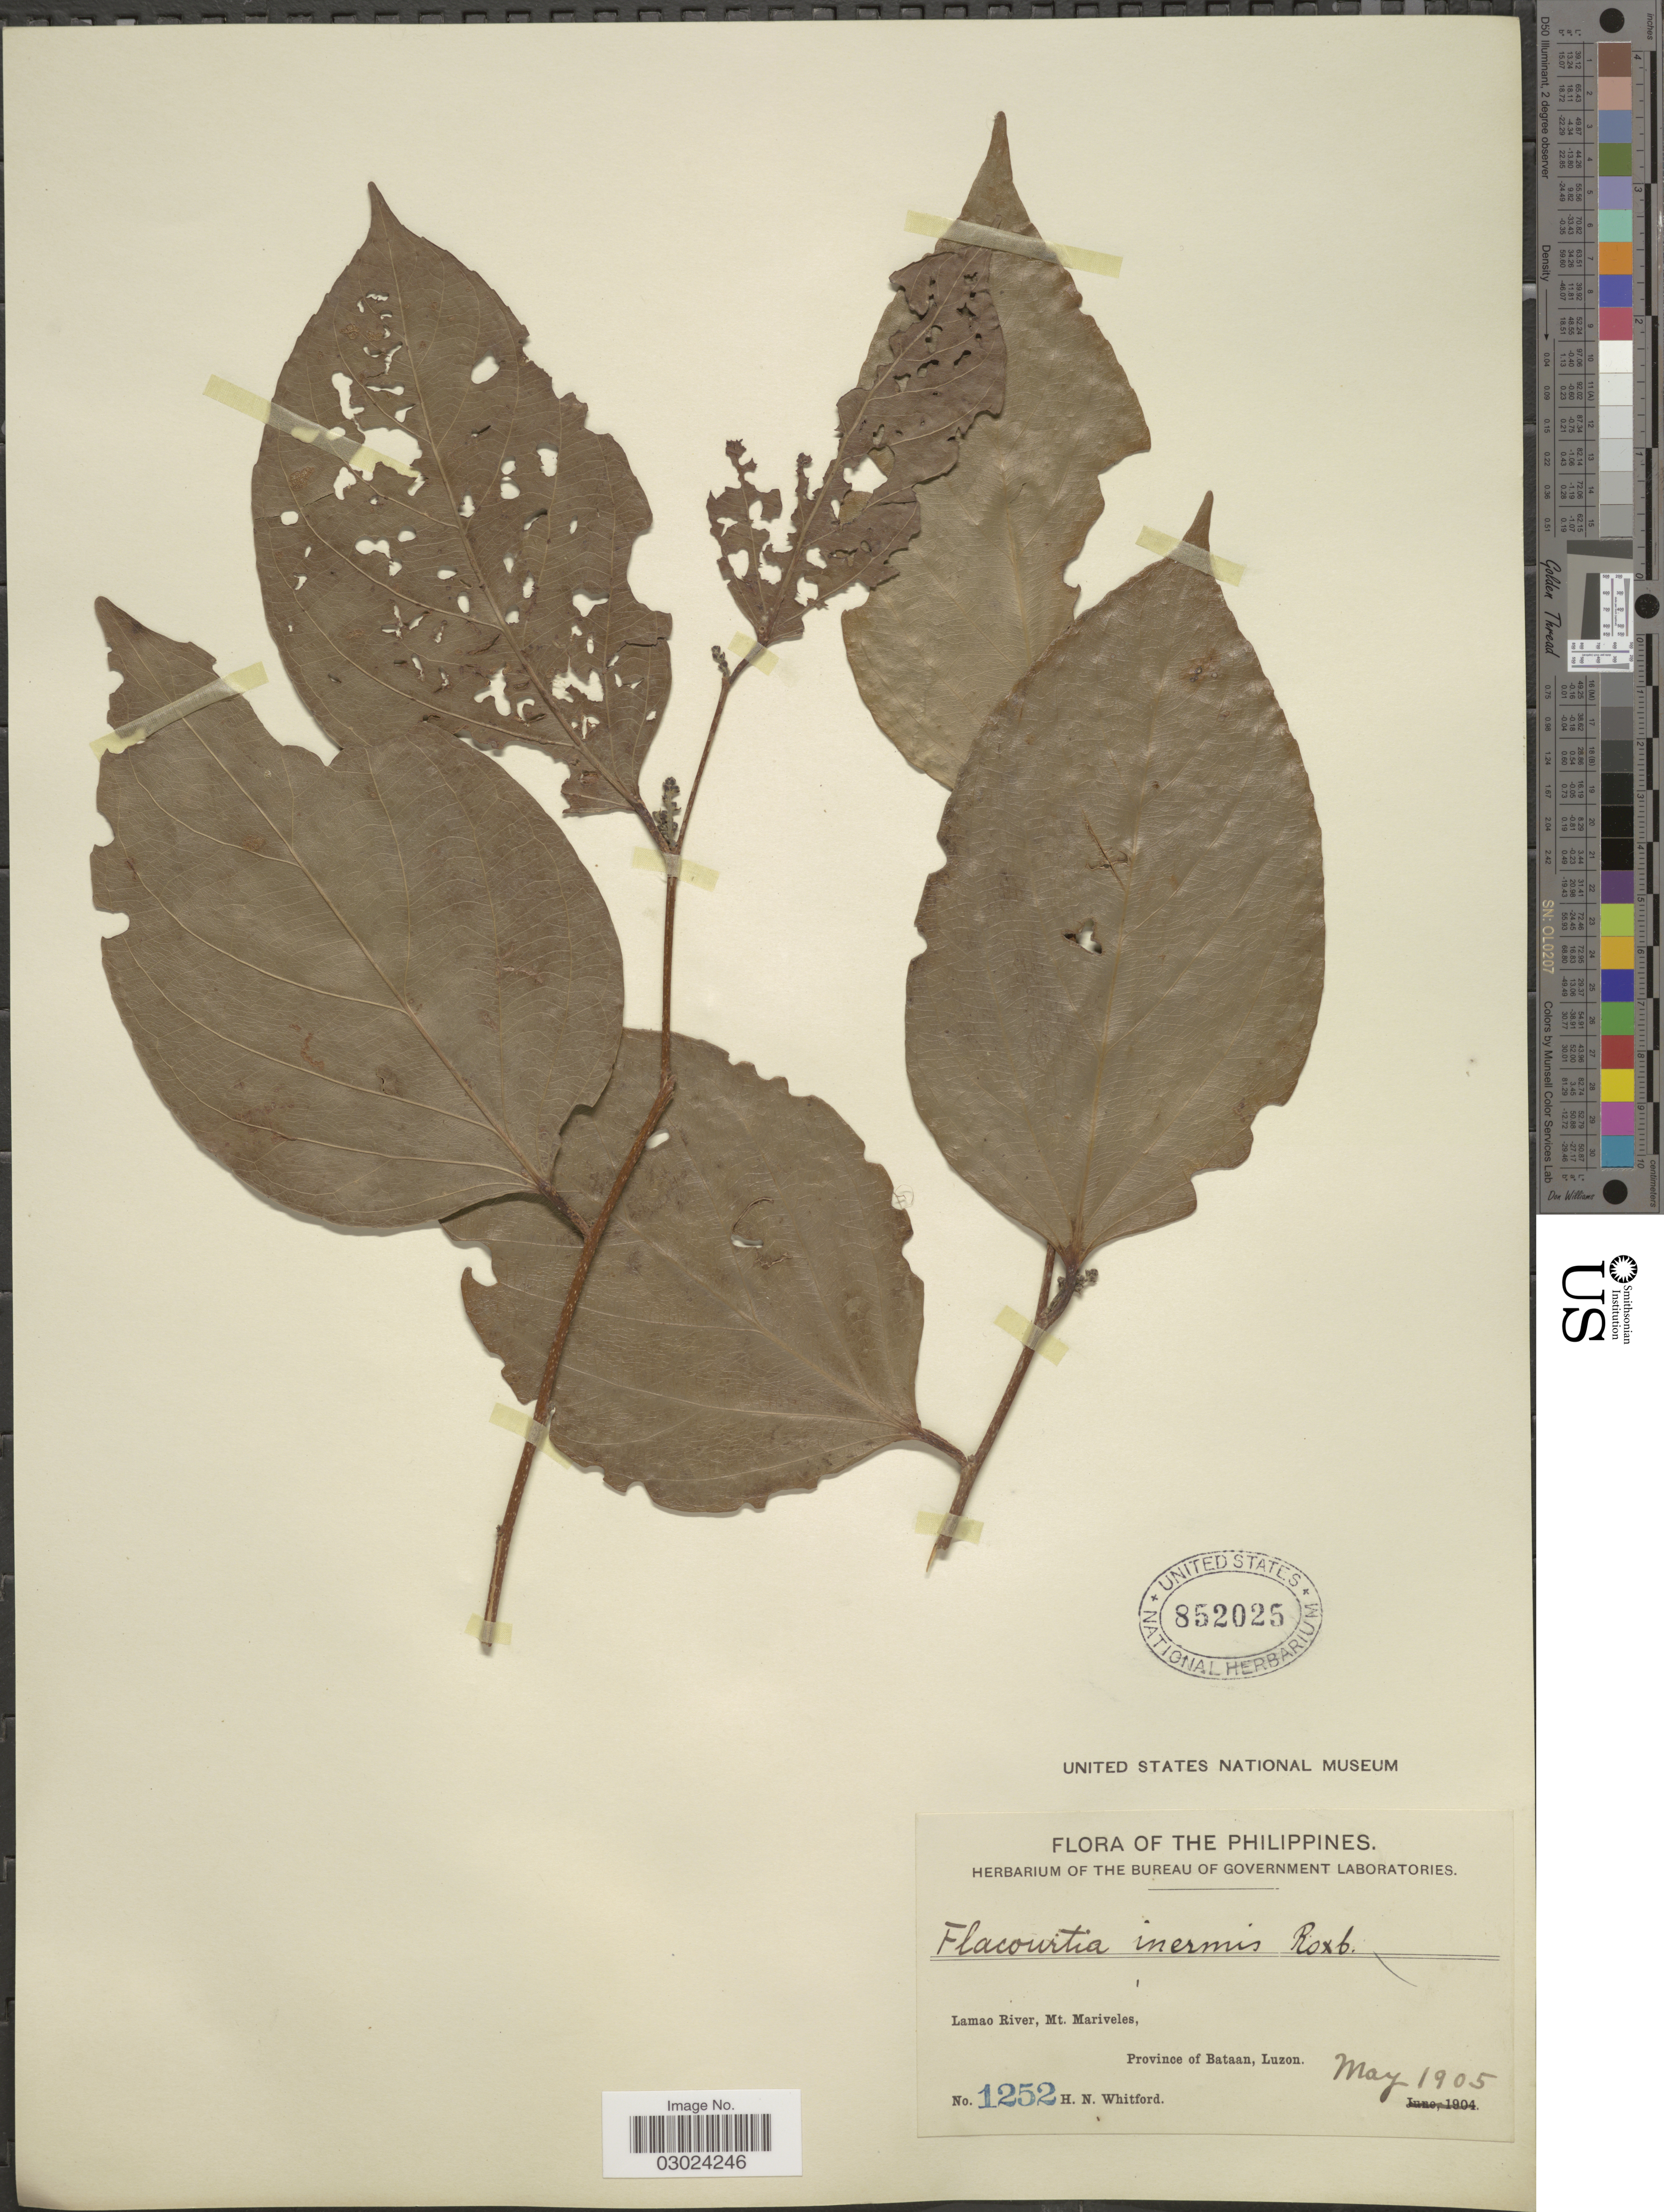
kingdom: Plantae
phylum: Tracheophyta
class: Magnoliopsida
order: Malpighiales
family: Salicaceae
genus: Flacourtia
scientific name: Flacourtia inermis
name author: Roxb.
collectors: H. N. Whitford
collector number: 1252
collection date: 1905-05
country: Philippines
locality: Lamao River, Mt. Mariveles, Province of Bataan, Luzon.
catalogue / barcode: US 852025